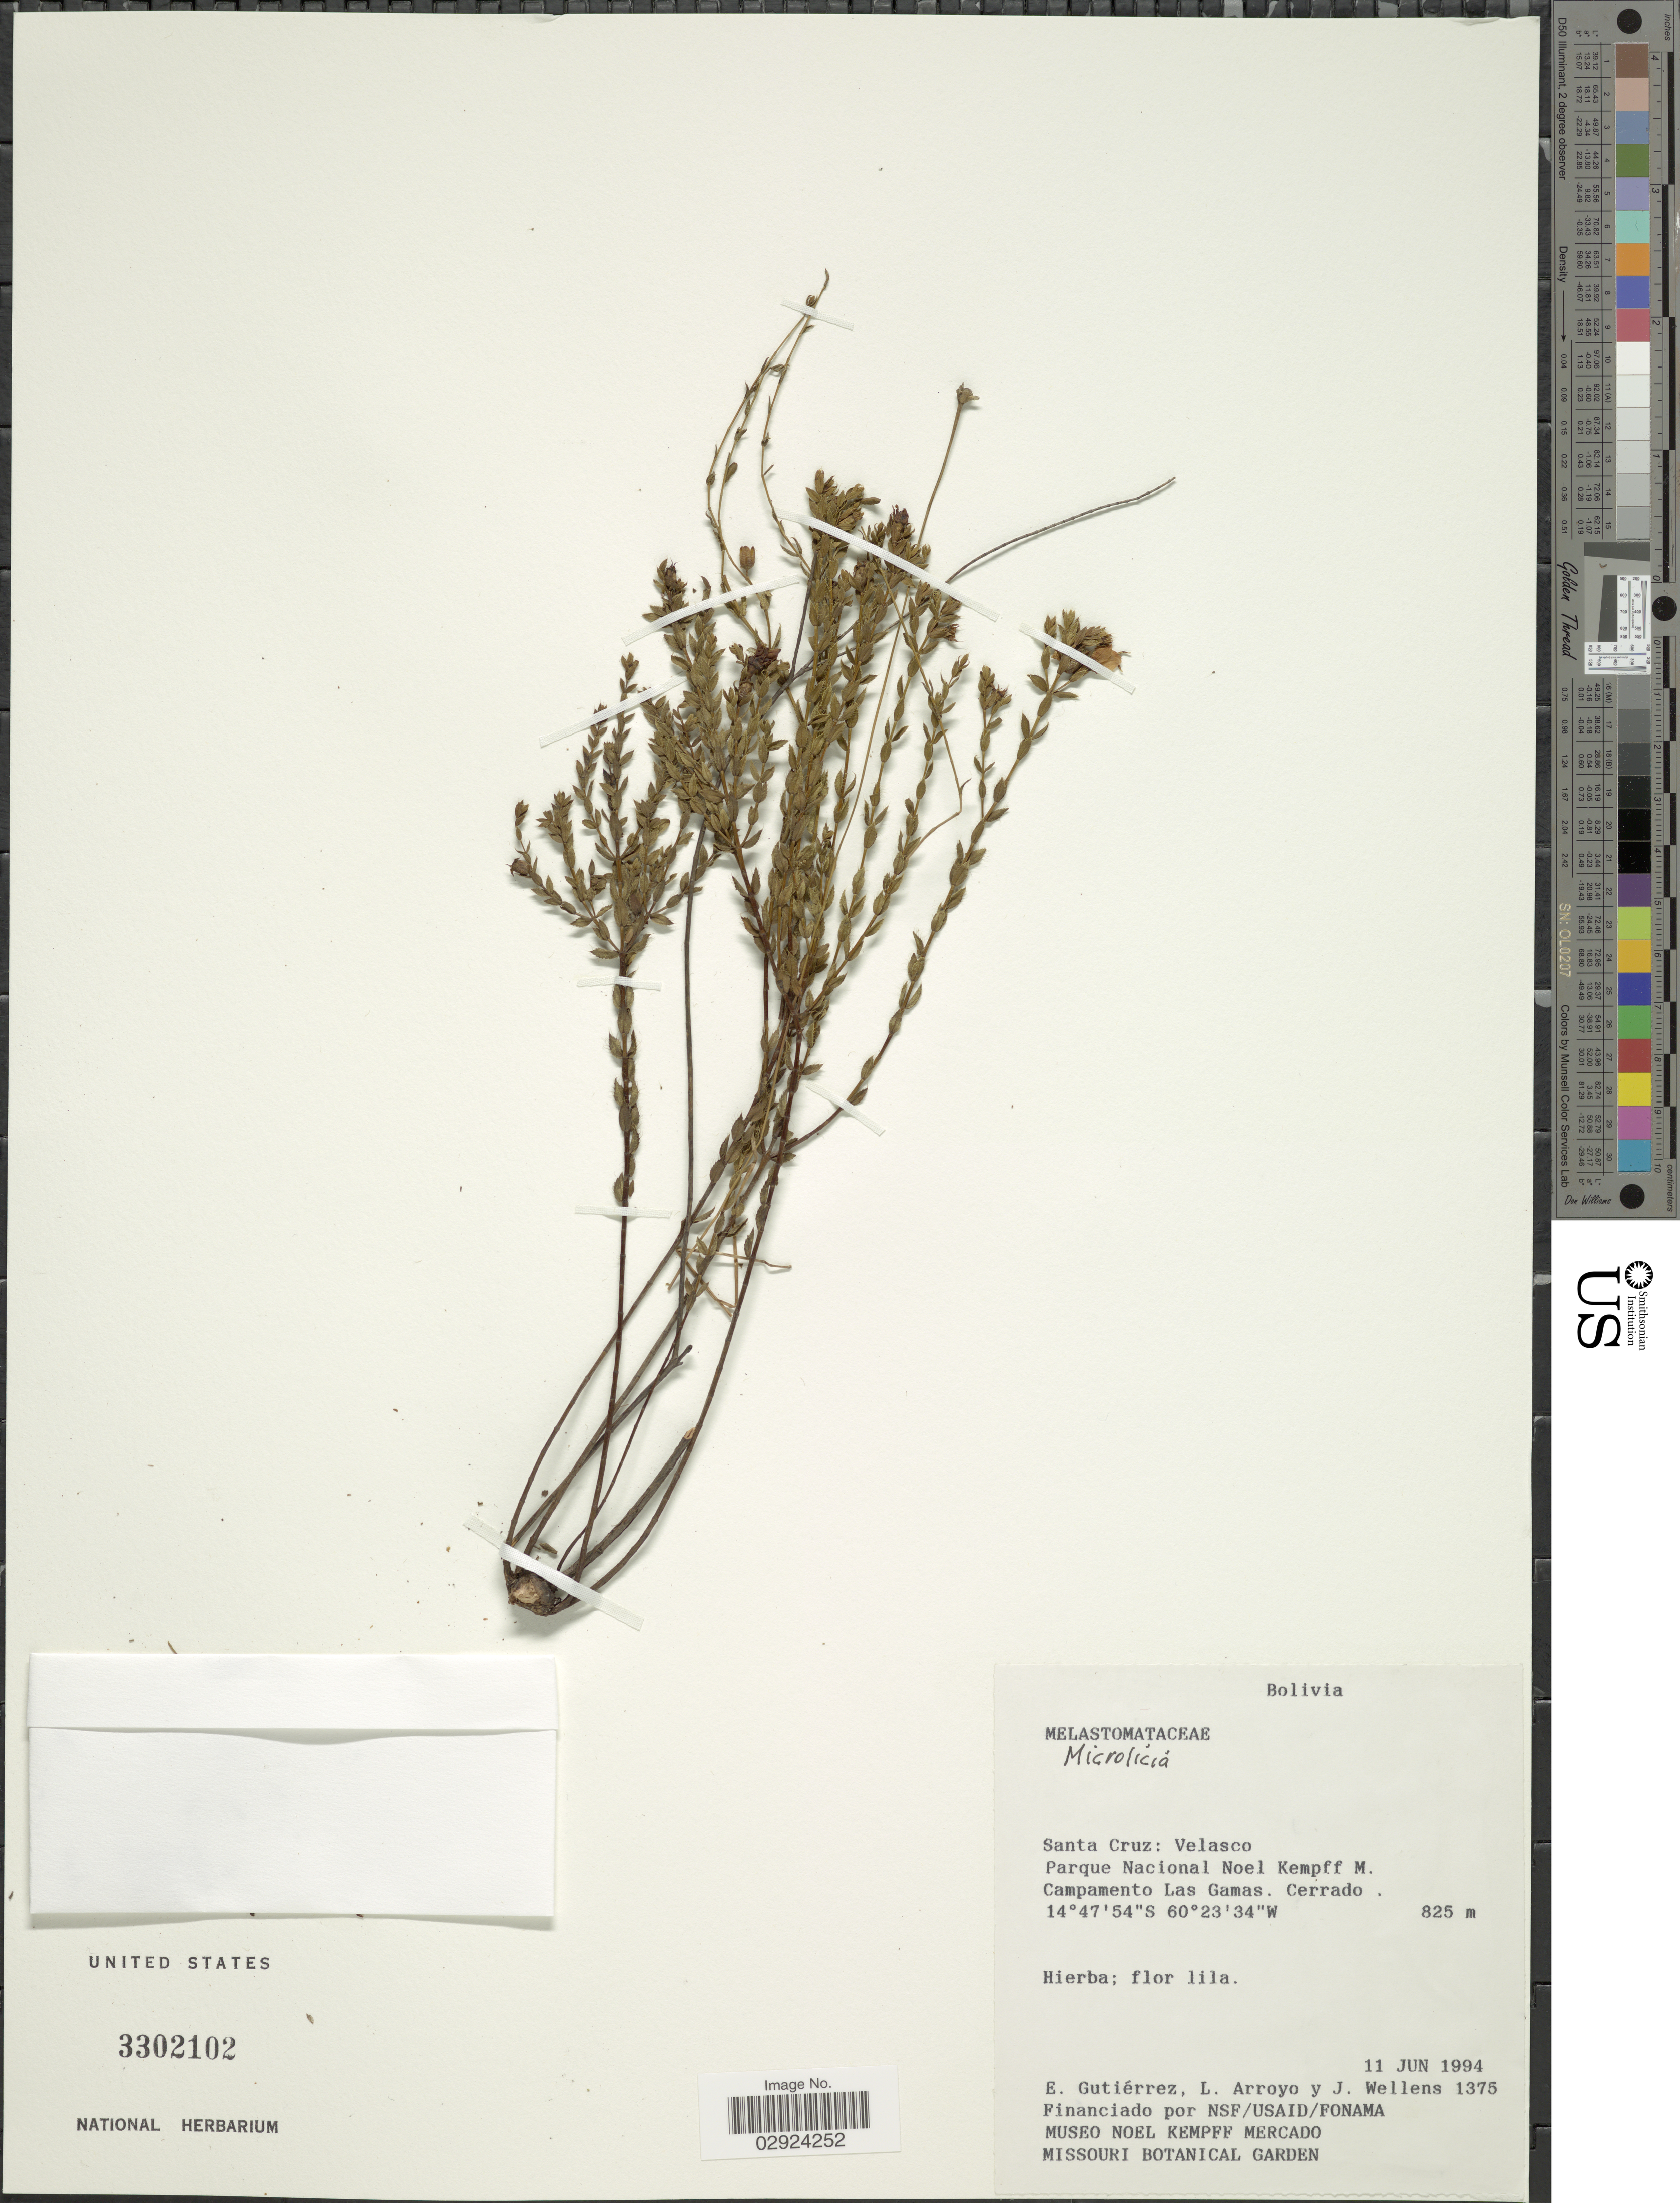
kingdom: Plantae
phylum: Tracheophyta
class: Magnoliopsida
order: Myrtales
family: Melastomataceae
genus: Microlicia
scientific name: Microlicia sp.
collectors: E. Gutiérrez, L. Arroyo & J. Wellens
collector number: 1375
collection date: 1994-06-11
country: Bolivia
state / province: Santa Cruz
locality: Santa Cruz: Velasco, Parque Nacional Noel Kempff M. Campamento Las Gamas.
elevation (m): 825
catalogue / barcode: US 3302102